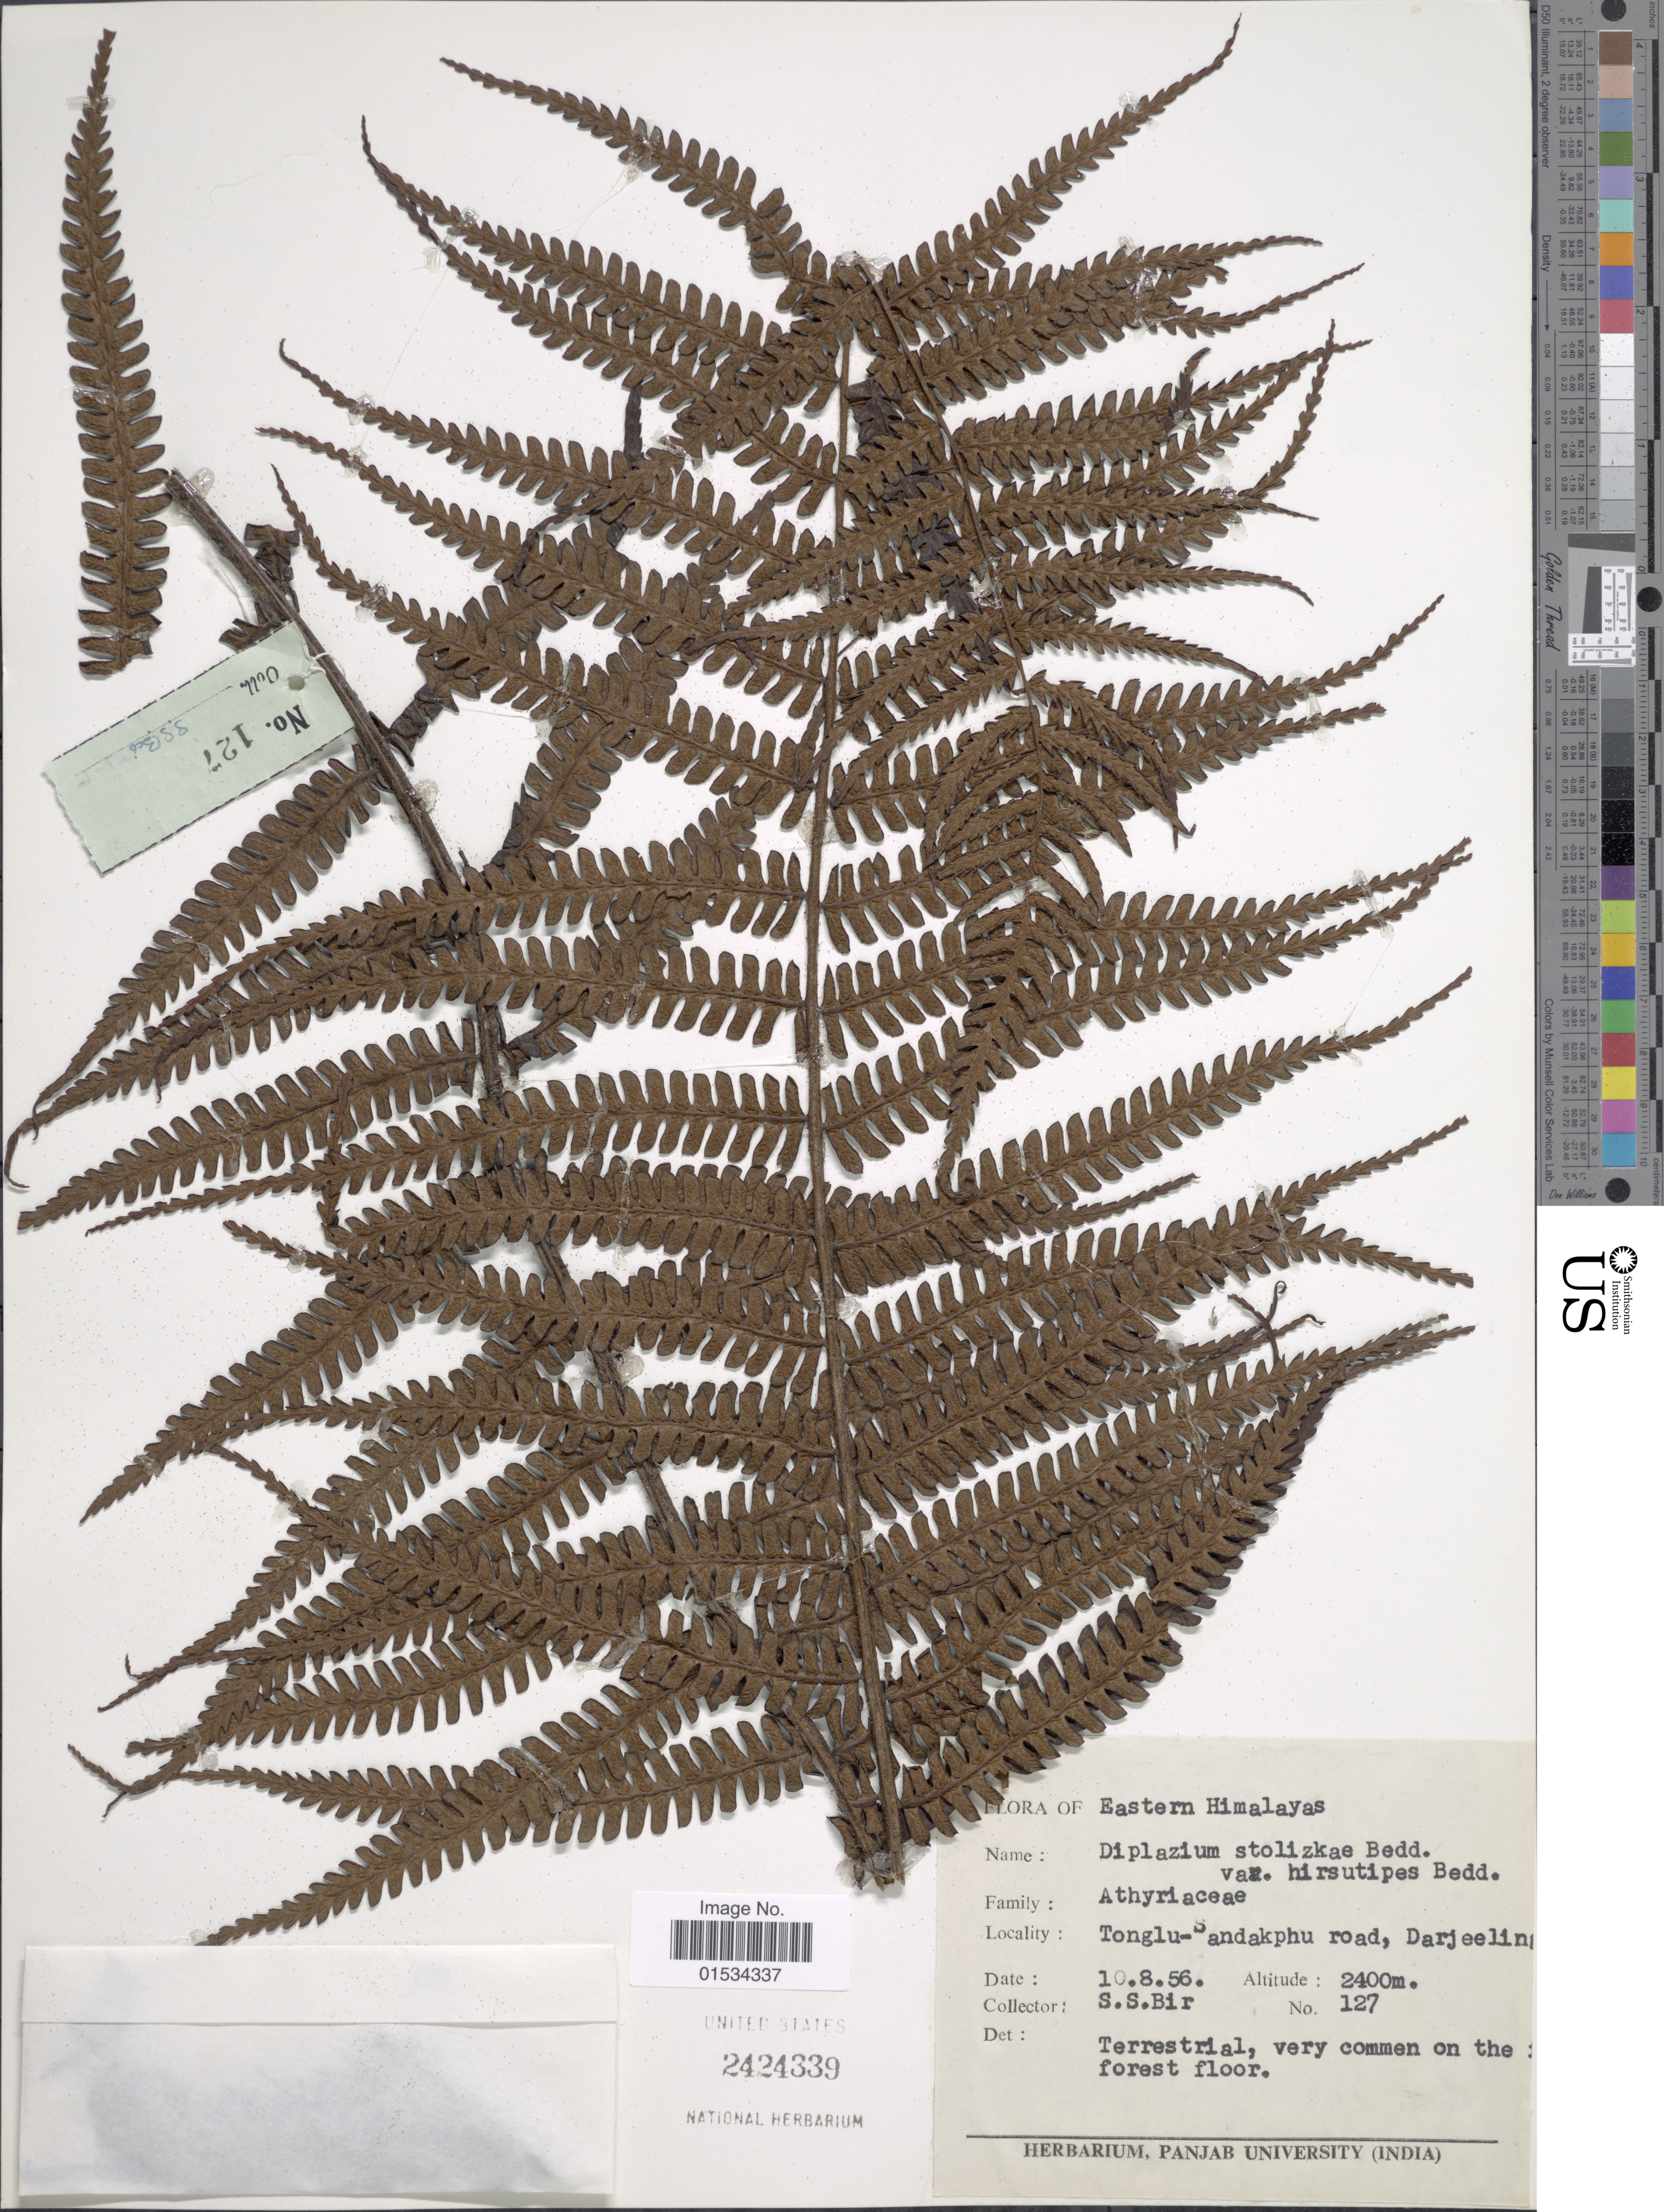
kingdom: Plantae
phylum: Tracheophyta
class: Polypodiopsida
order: Polypodiales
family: Athyriaceae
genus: Diplazium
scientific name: Diplazium stoliczkae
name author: Bedd.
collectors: S. S. Bir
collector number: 127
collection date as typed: Transcribed d/m/y: 10/8/56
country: India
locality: Eastern Himalayas, Tonglu-Sandakphu road, Darjeeling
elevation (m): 2400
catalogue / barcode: US 2424339